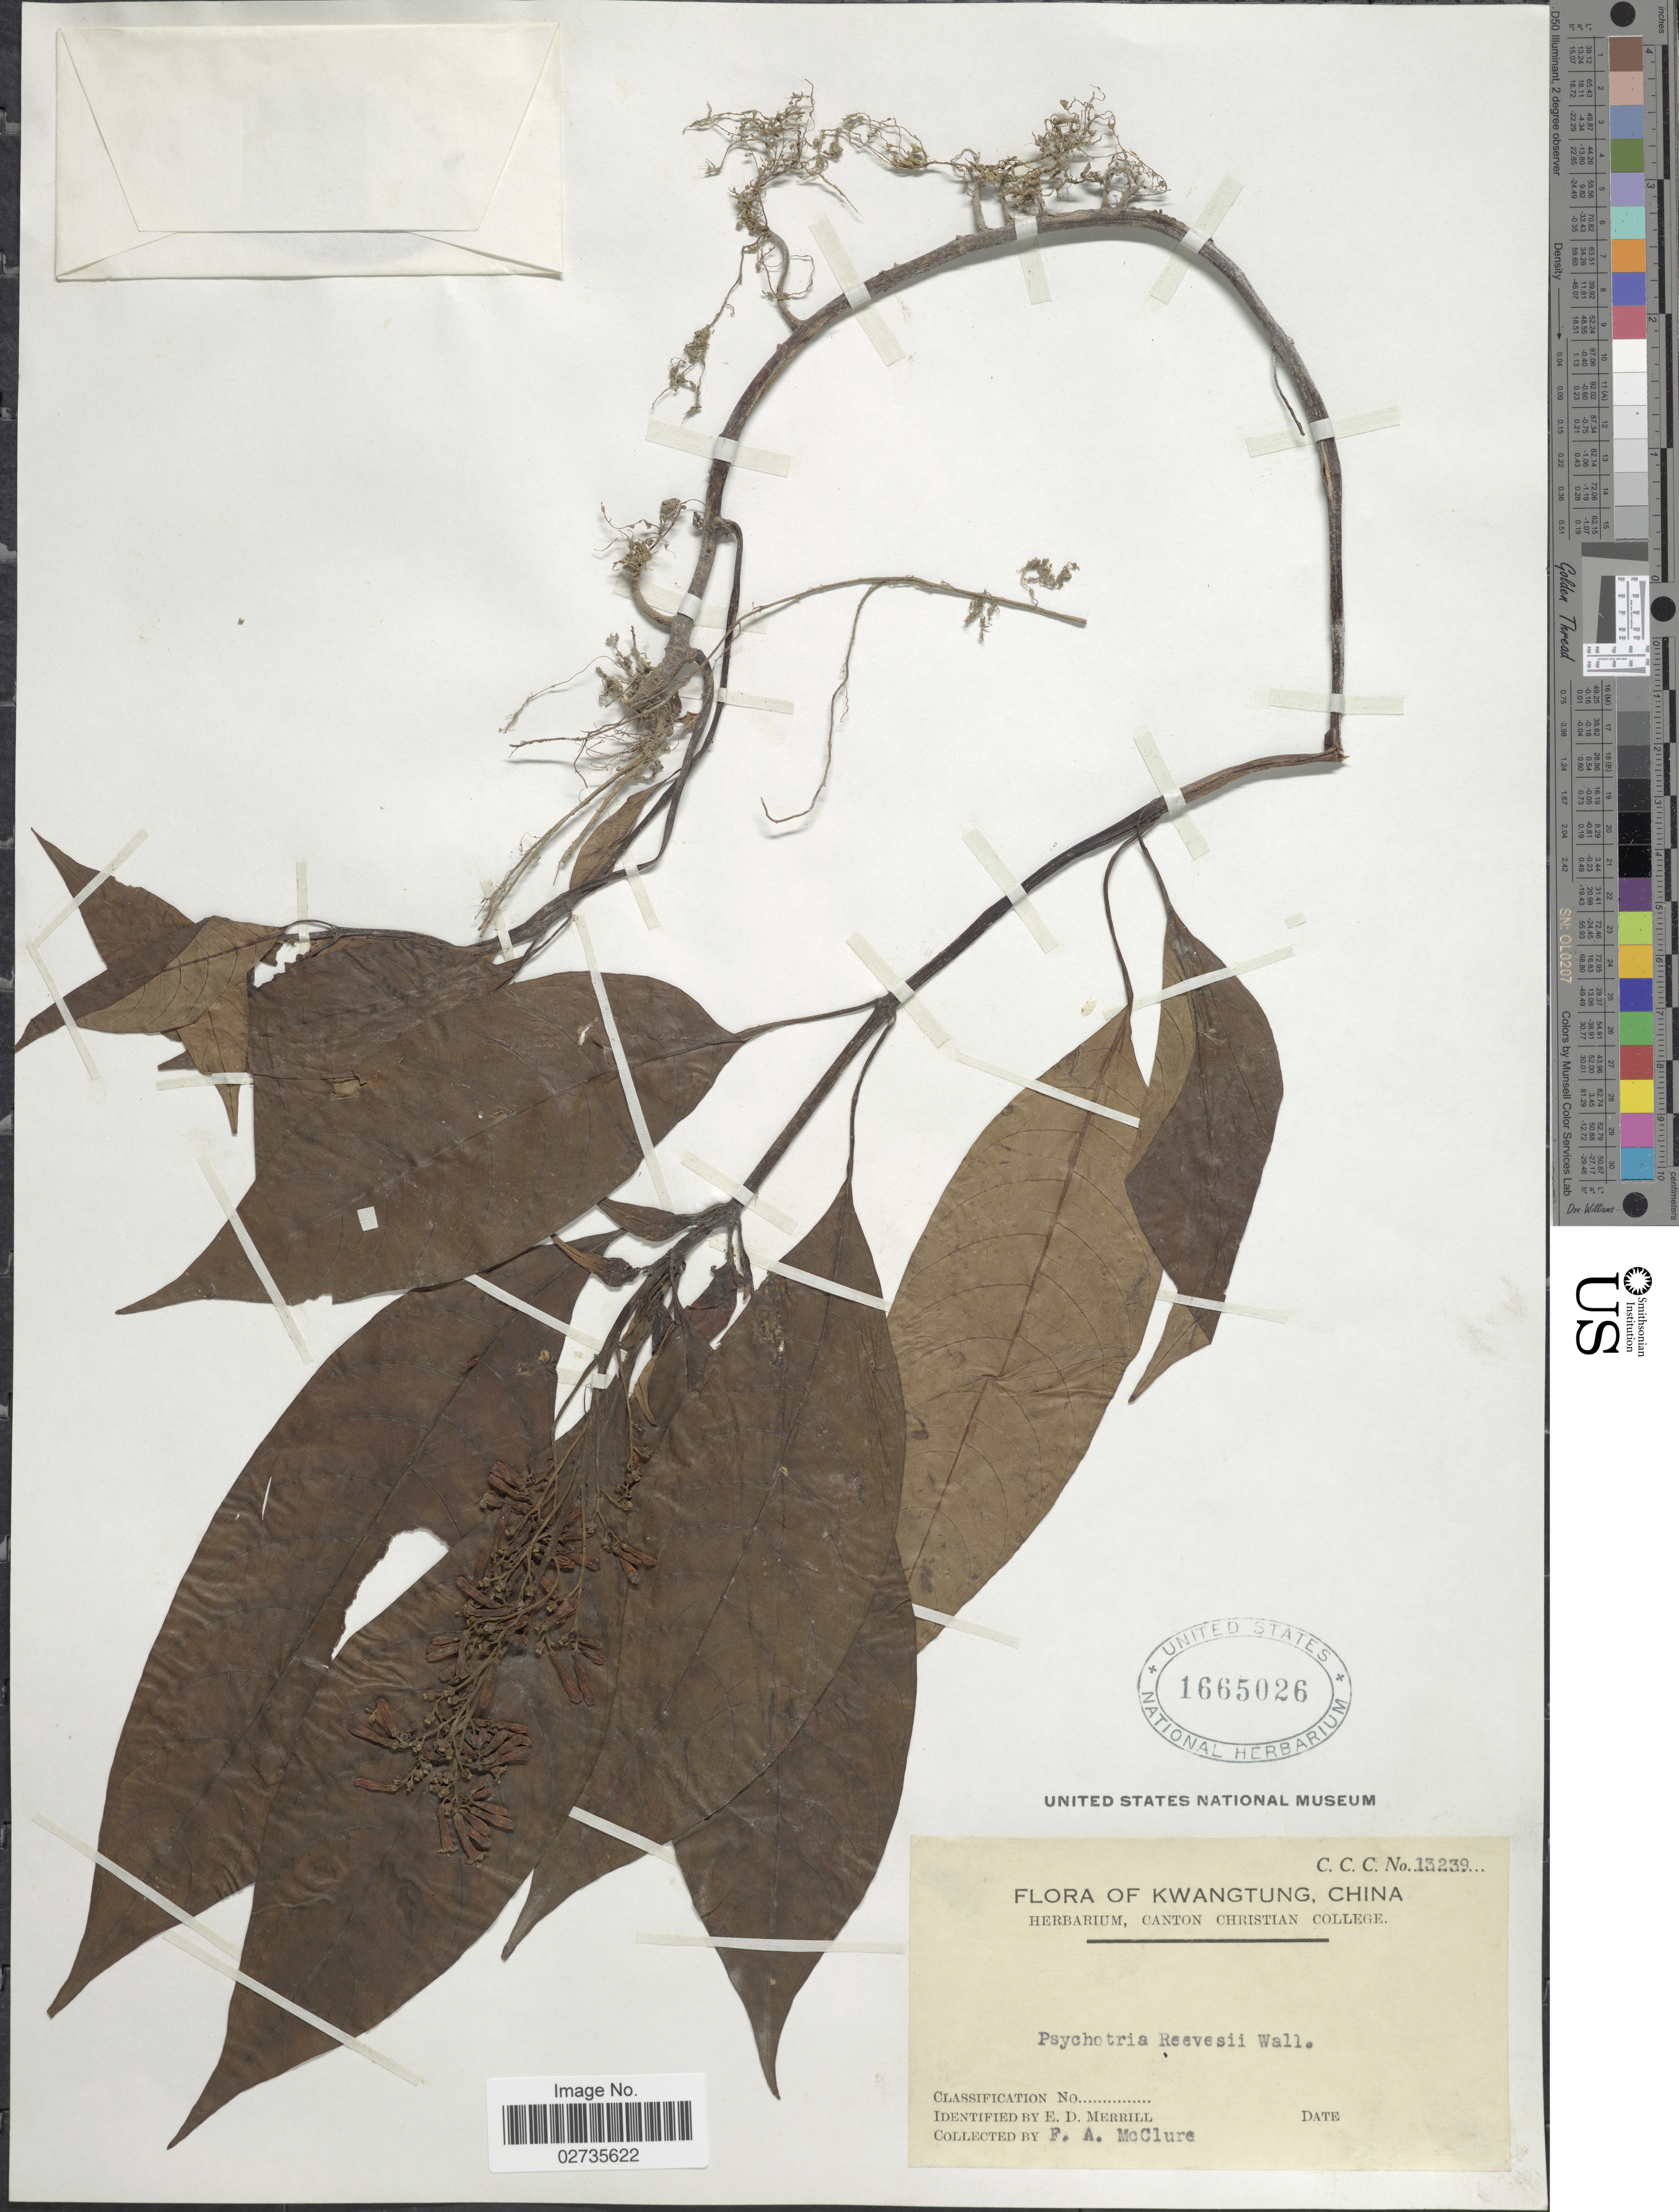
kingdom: Plantae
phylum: Tracheophyta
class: Magnoliopsida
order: Gentianales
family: Rubiaceae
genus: Psychotria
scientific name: Psychotria rubra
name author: (Lour.) Poir.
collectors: F. A. McClure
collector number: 13239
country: China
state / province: Guangdong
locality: Kwangtung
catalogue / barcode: US 1665026